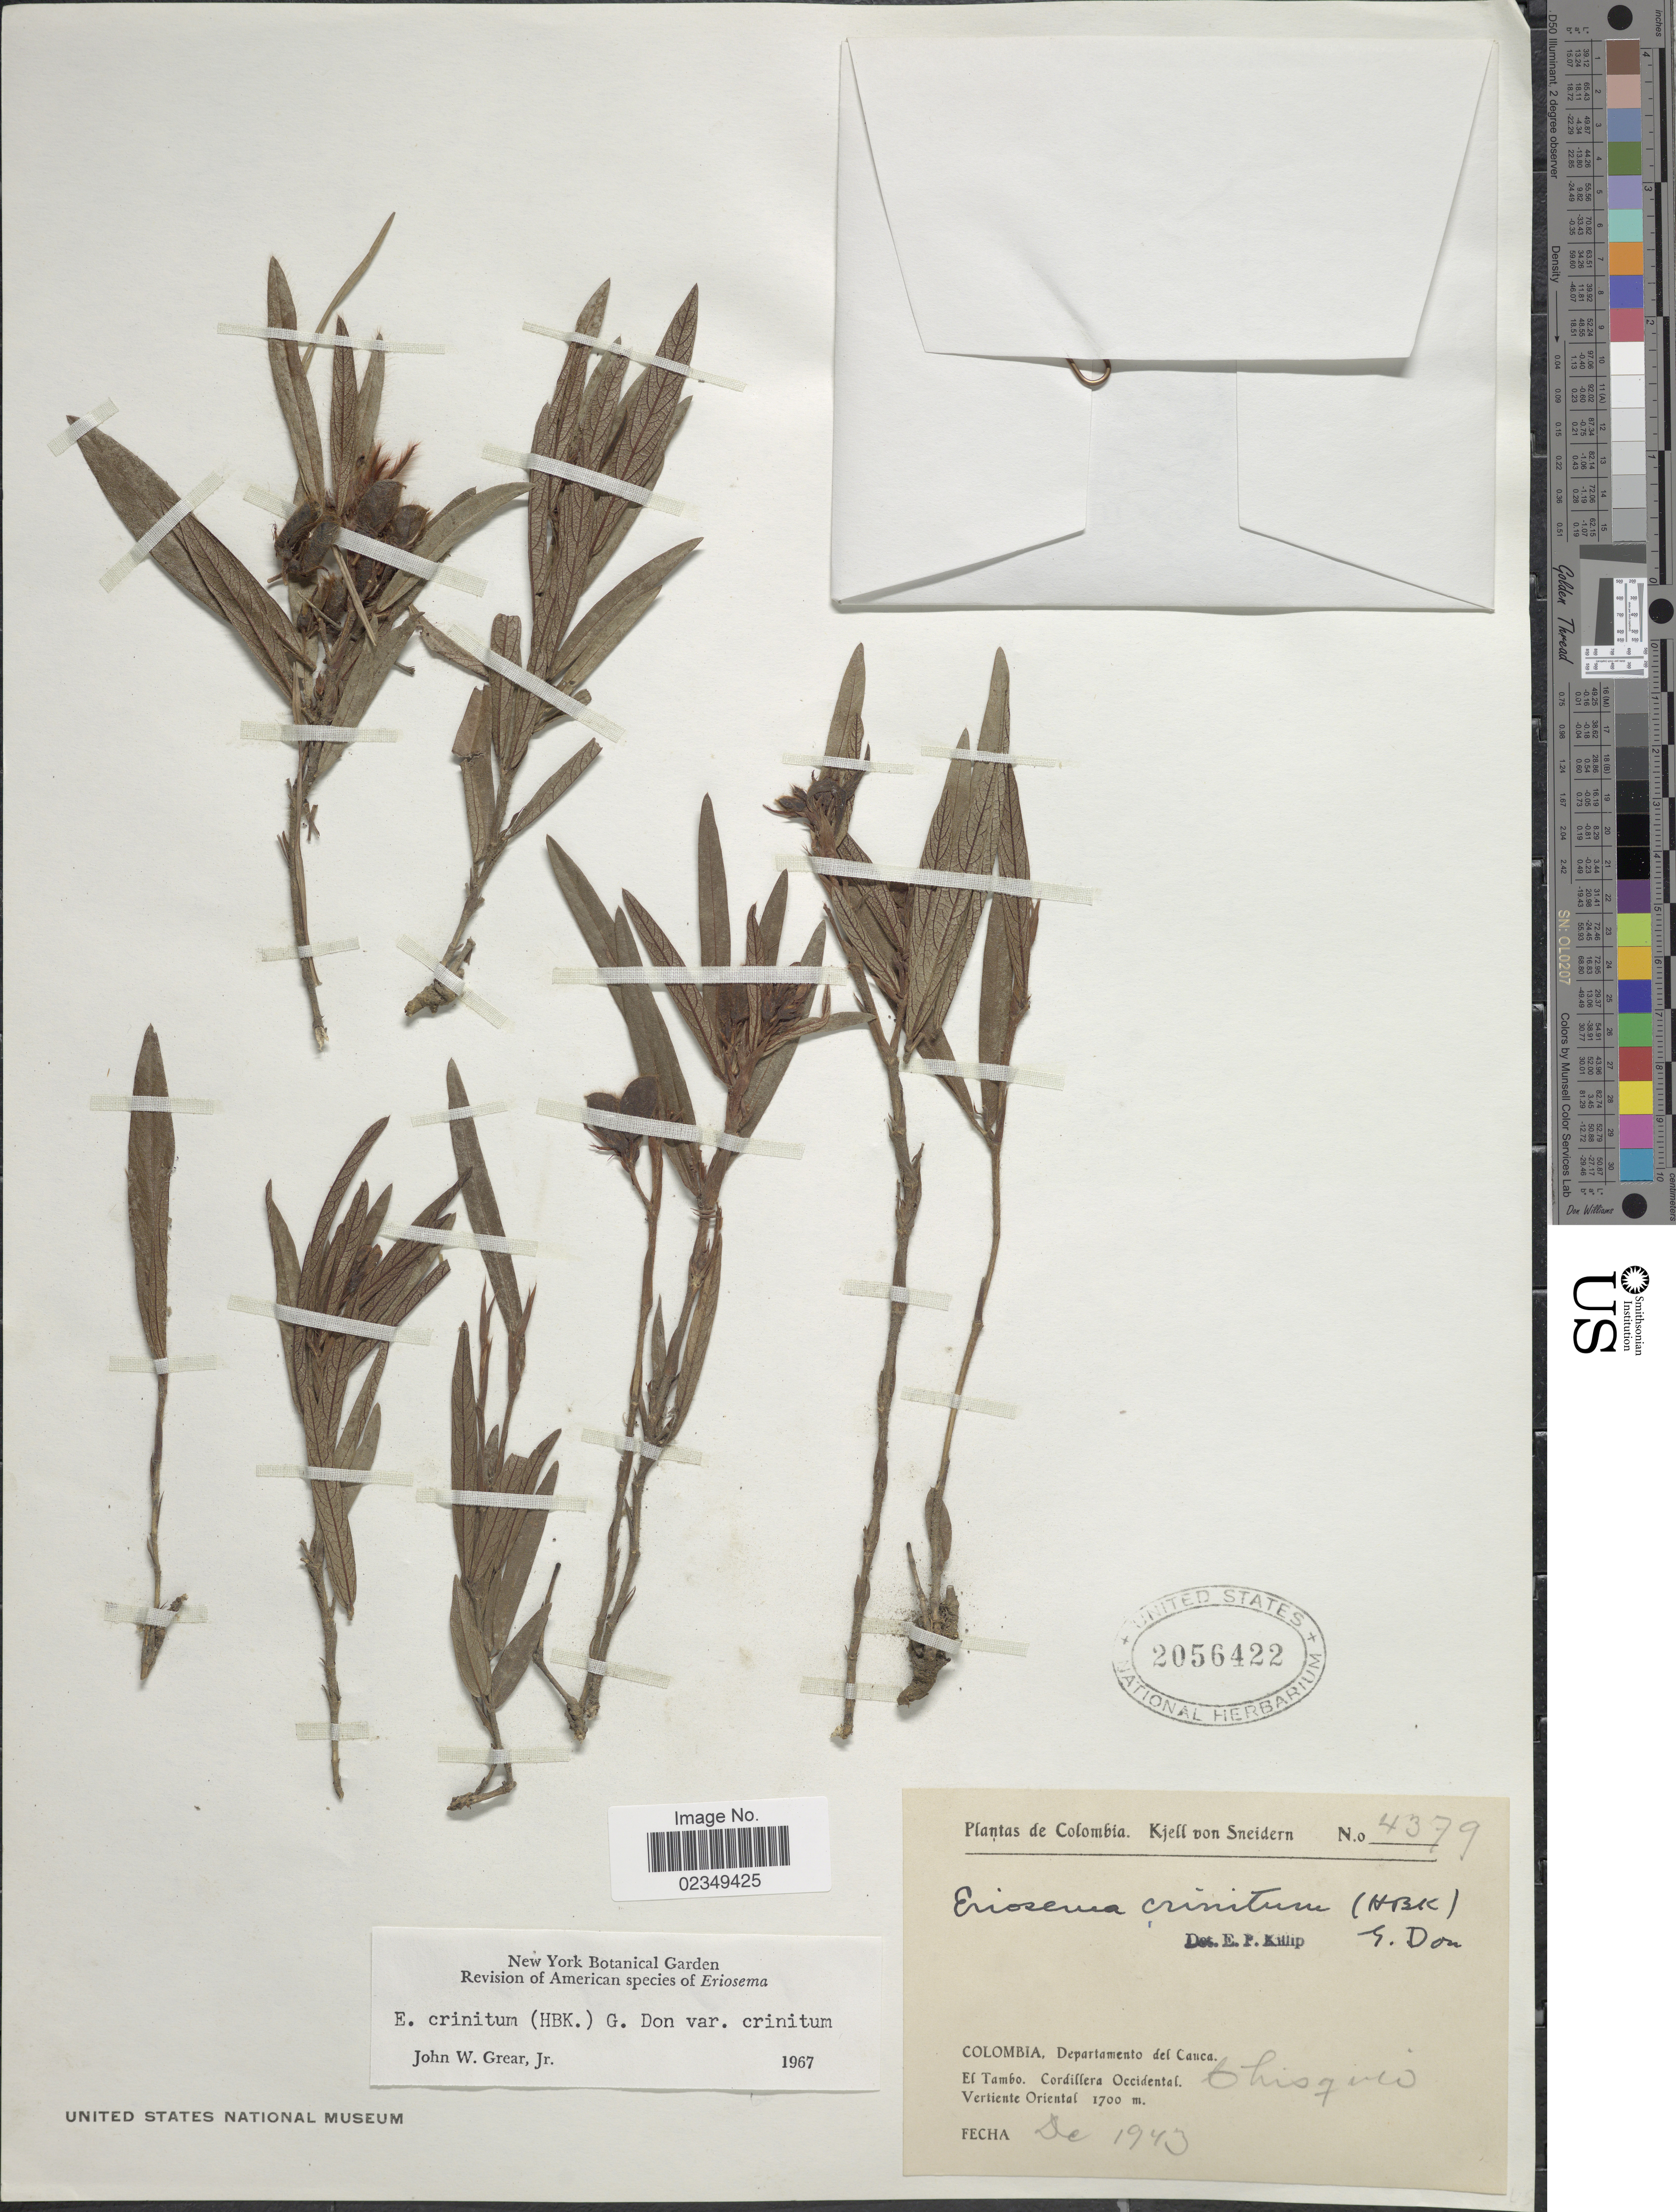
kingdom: Plantae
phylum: Tracheophyta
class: Magnoliopsida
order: Fabales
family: Fabaceae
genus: Eriosema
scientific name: Eriosema crinitum var. crinitum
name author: (Kunth) G. Don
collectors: K. von Sneidern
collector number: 4379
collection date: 1943-12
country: Colombia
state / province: Cauca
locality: El Tambo. Cordillera Occidental. Vertiente Oriental. Chisquio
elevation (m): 1700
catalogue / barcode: US 2056422